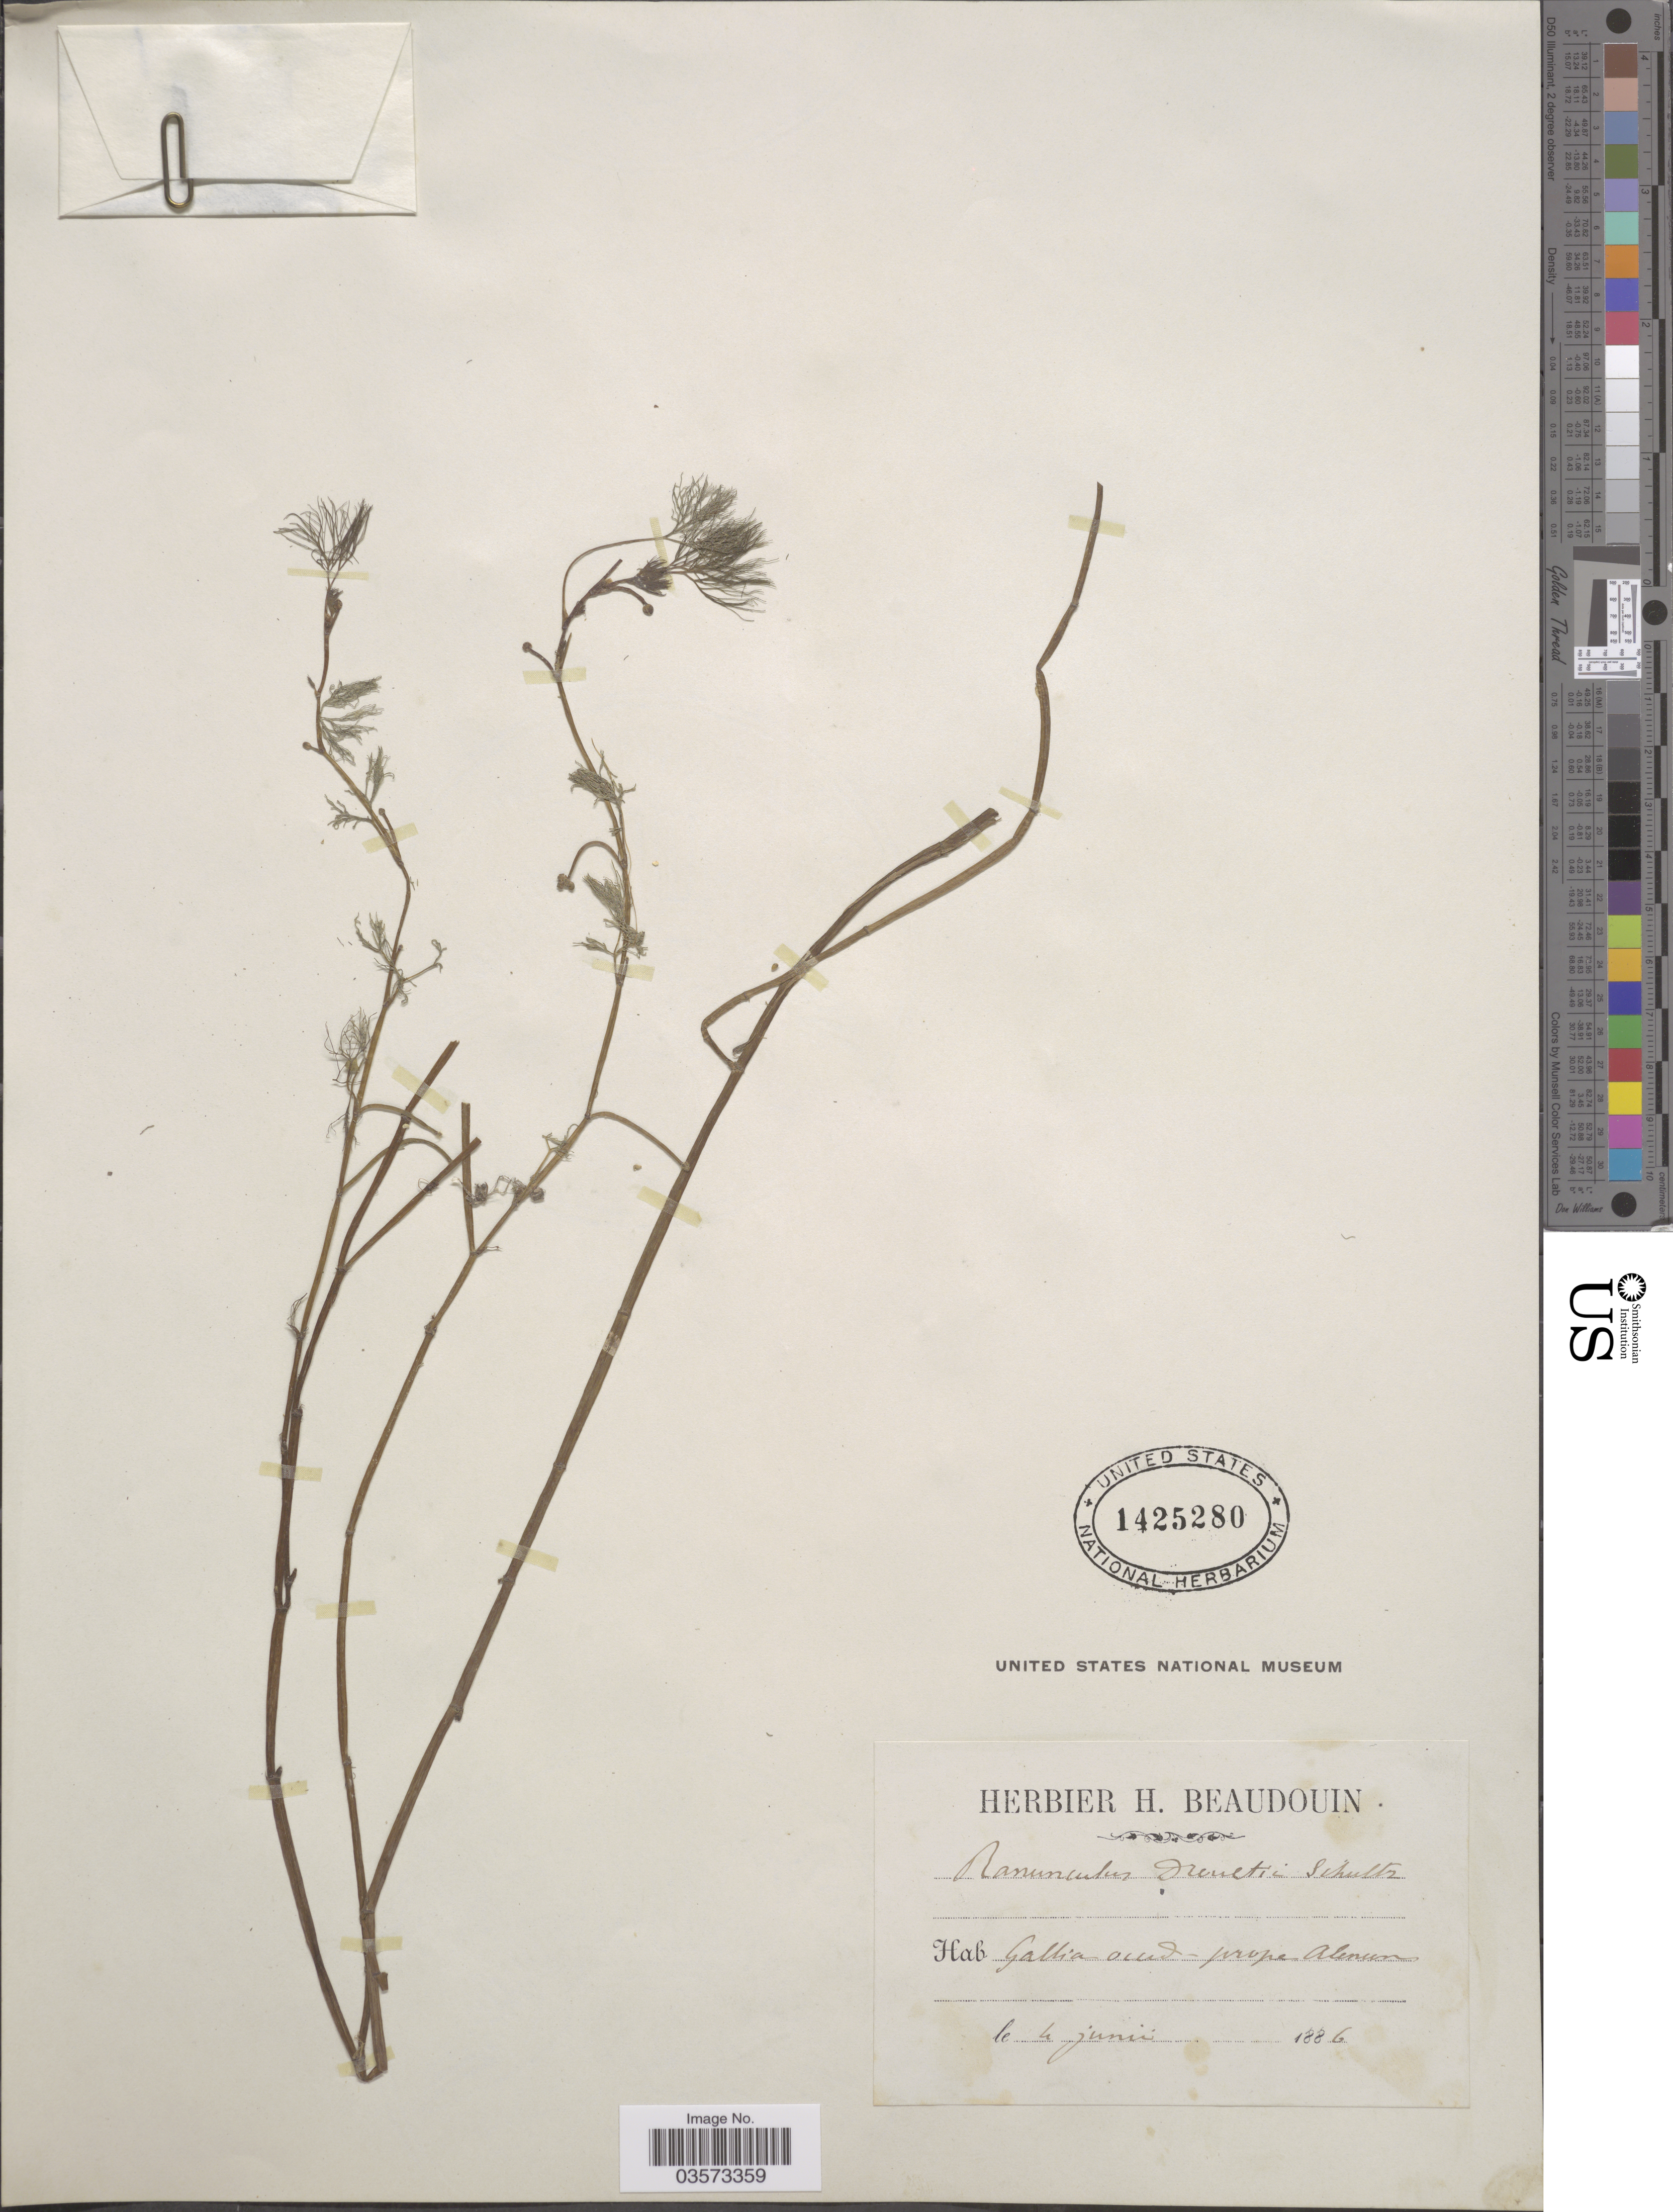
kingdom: Plantae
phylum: Tracheophyta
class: Magnoliopsida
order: Ranunculales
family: Ranunculaceae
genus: Ranunculus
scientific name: Ranunculus trichophyllus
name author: Chaix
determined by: Strong, Mark T., (BOT), Smithsonian Institution - National Museum of Natural History (UNITED STATES)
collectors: ex herb. H. Beaudouin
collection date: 1886-06-04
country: France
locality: Gallia oud - prope Alenum. [interpreted]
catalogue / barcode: US 1425280